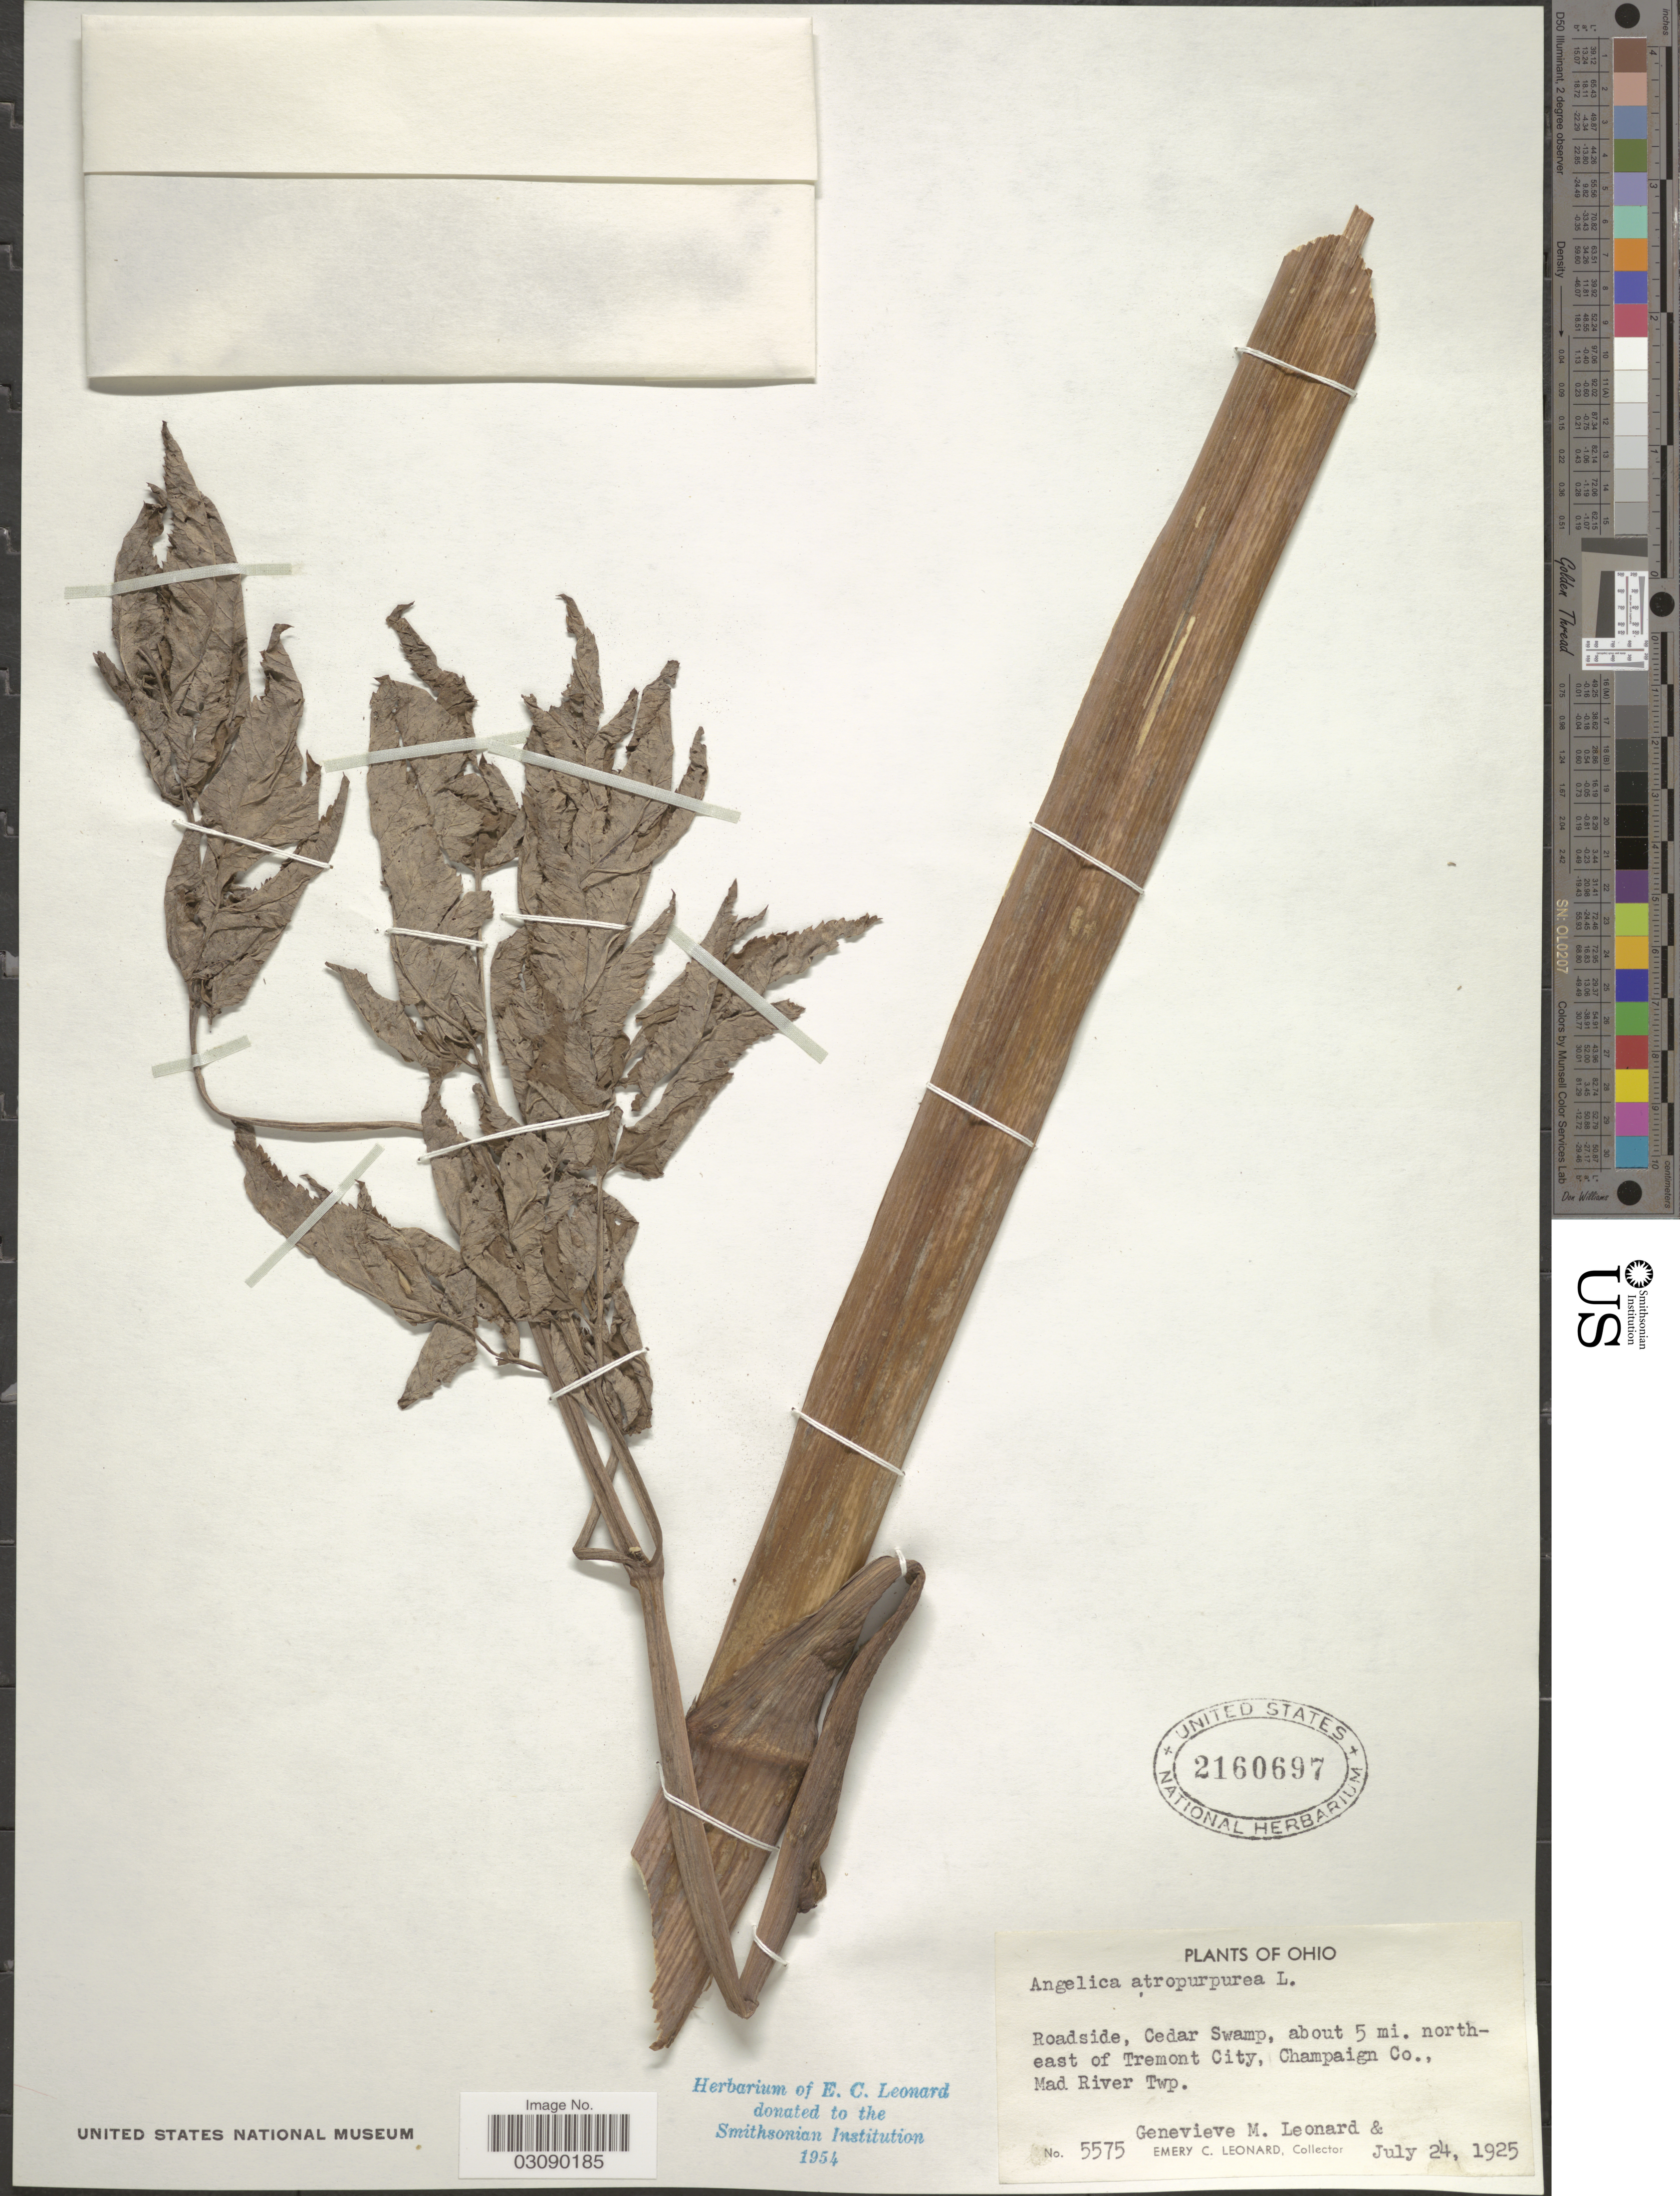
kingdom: Plantae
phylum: Tracheophyta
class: Magnoliopsida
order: Apiales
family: Apiaceae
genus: Angelica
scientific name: Angelica atropurpurea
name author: L.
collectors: G. M. Leonard & E. C. Leonard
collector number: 5575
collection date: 1925-07-24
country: United States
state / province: Ohio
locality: Roadside, Cedar Swamp, about 5 mi. north-east of Tremont City, Champaign Co., Mad River Twp.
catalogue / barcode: US 2160697